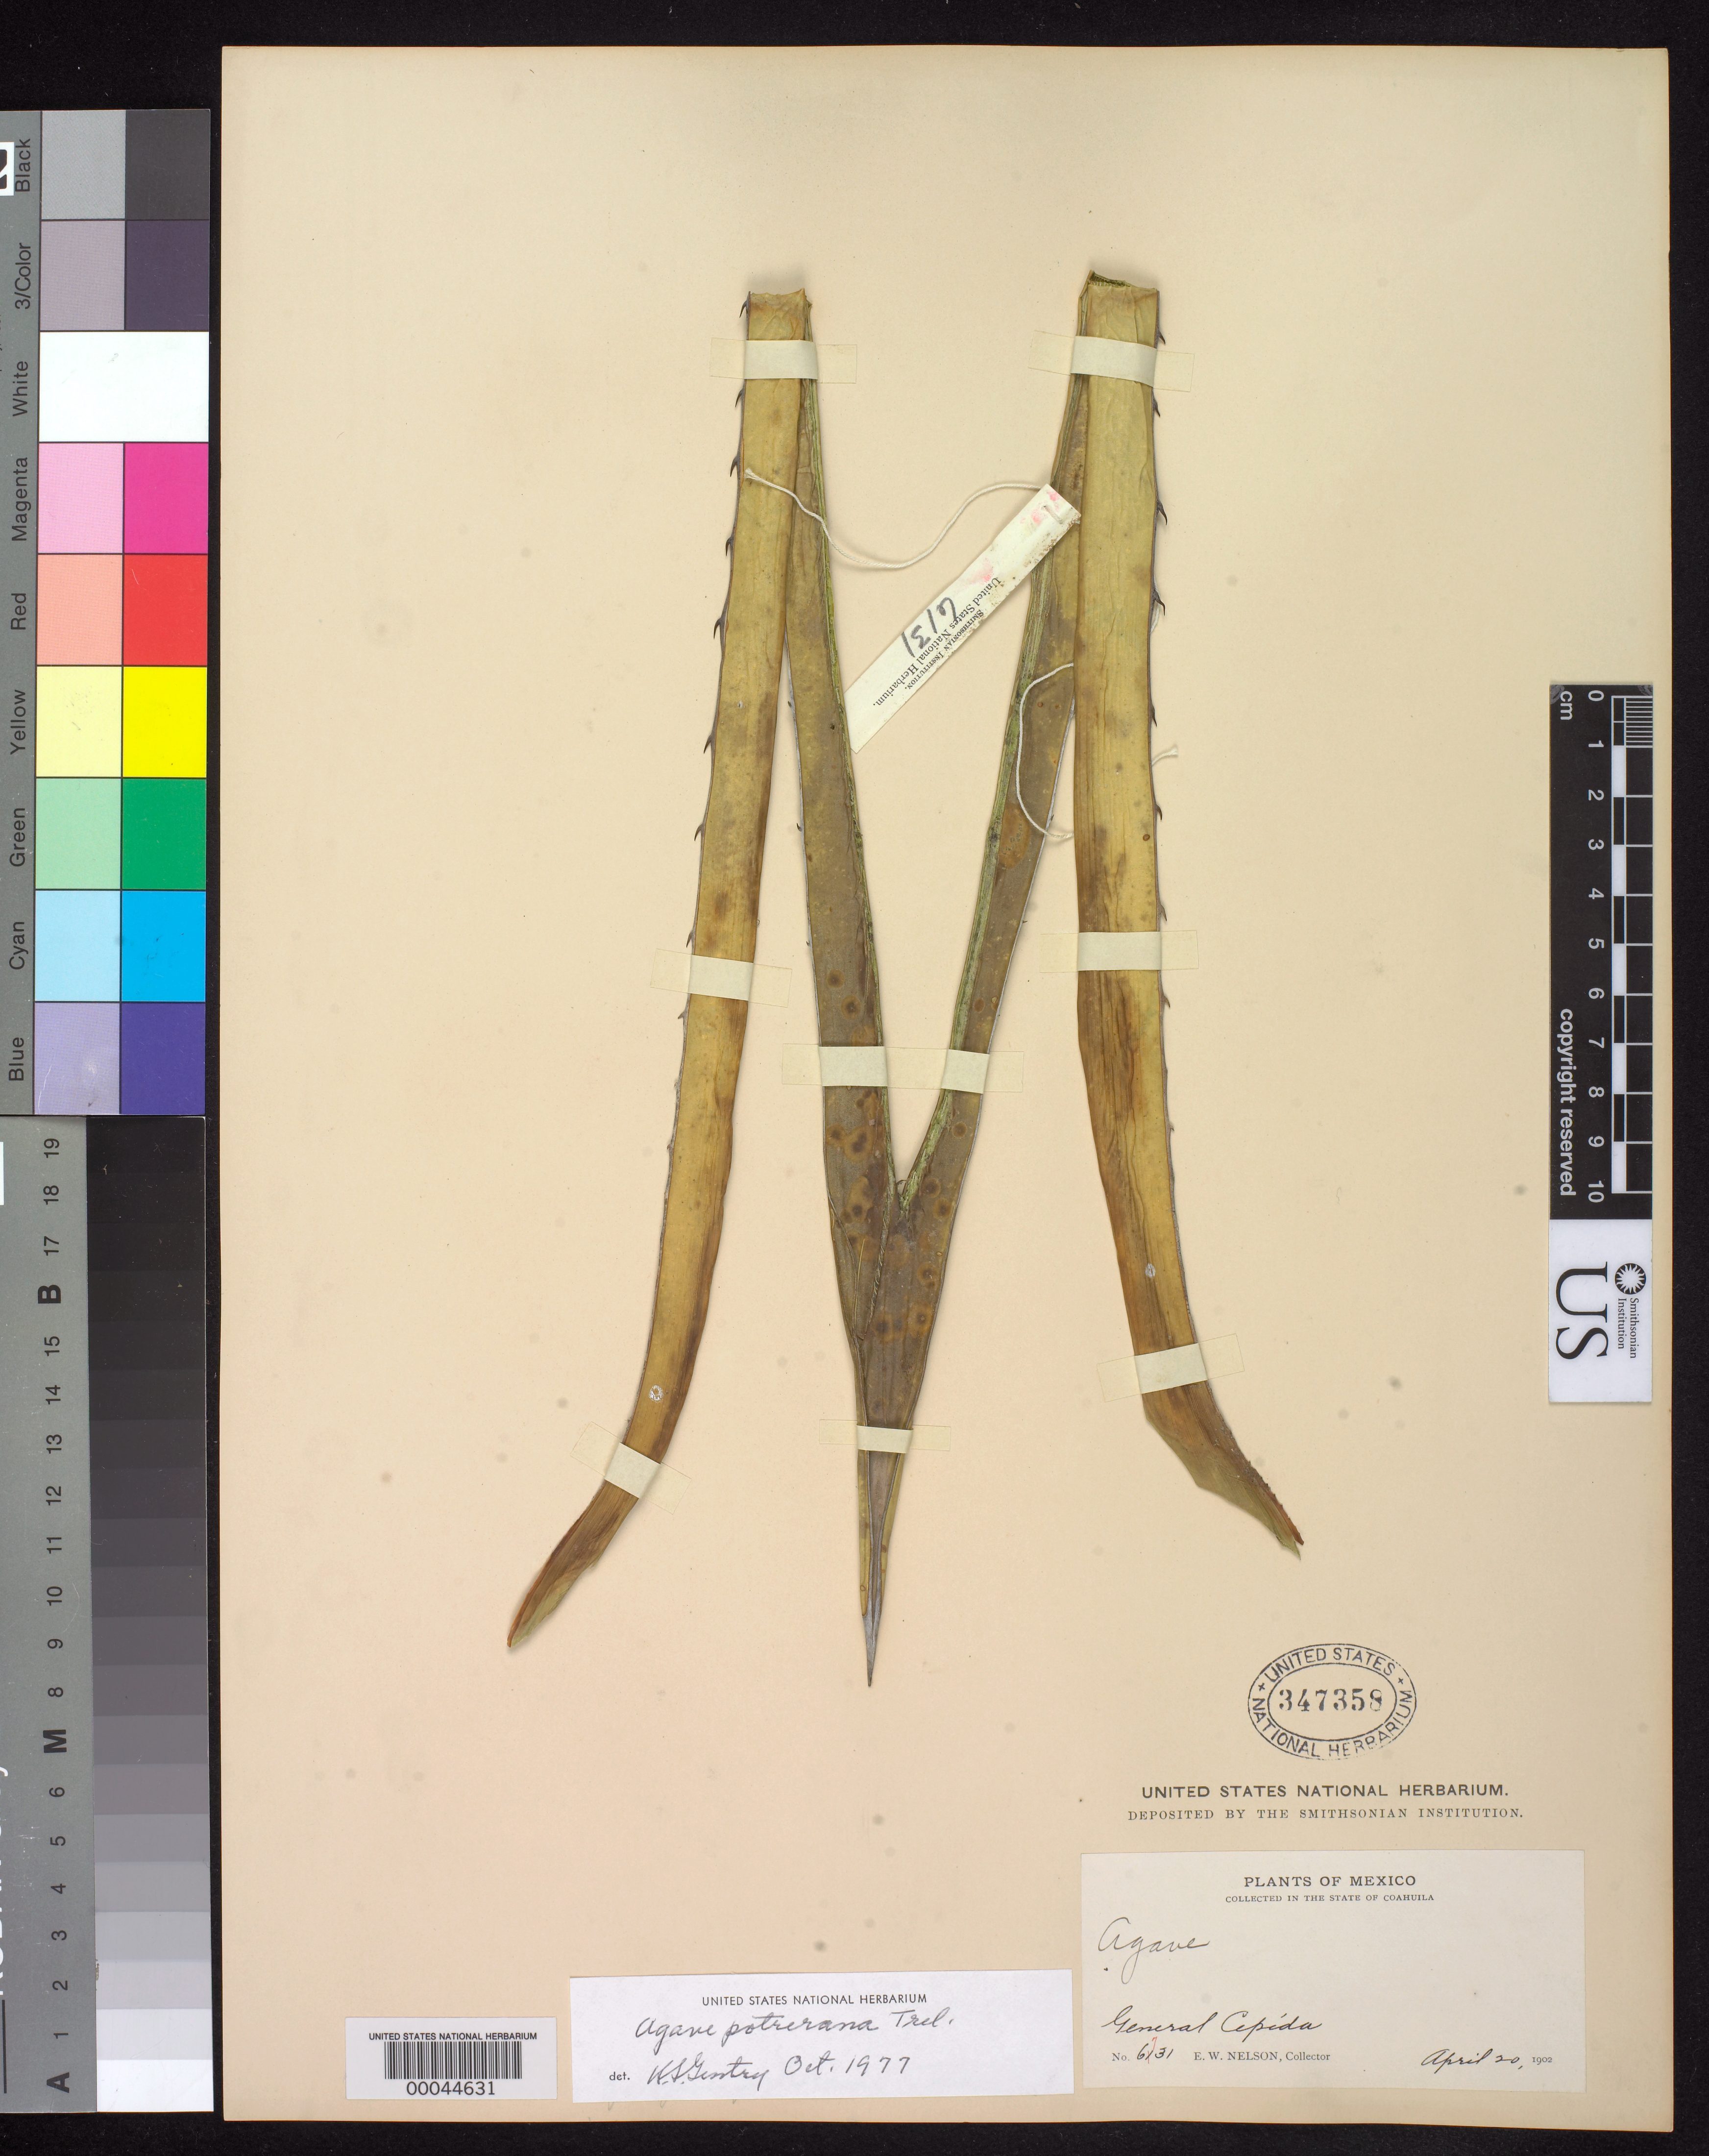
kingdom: Plantae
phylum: Tracheophyta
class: Liliopsida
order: Asparagales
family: Asparagaceae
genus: Agave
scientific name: Agave potrerana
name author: Trel. in Standl.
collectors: E. W. Nelson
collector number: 6731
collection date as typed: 20 Apr 1902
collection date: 1902-04-20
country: Mexico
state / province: Coahuila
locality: General Cepida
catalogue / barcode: US 347358